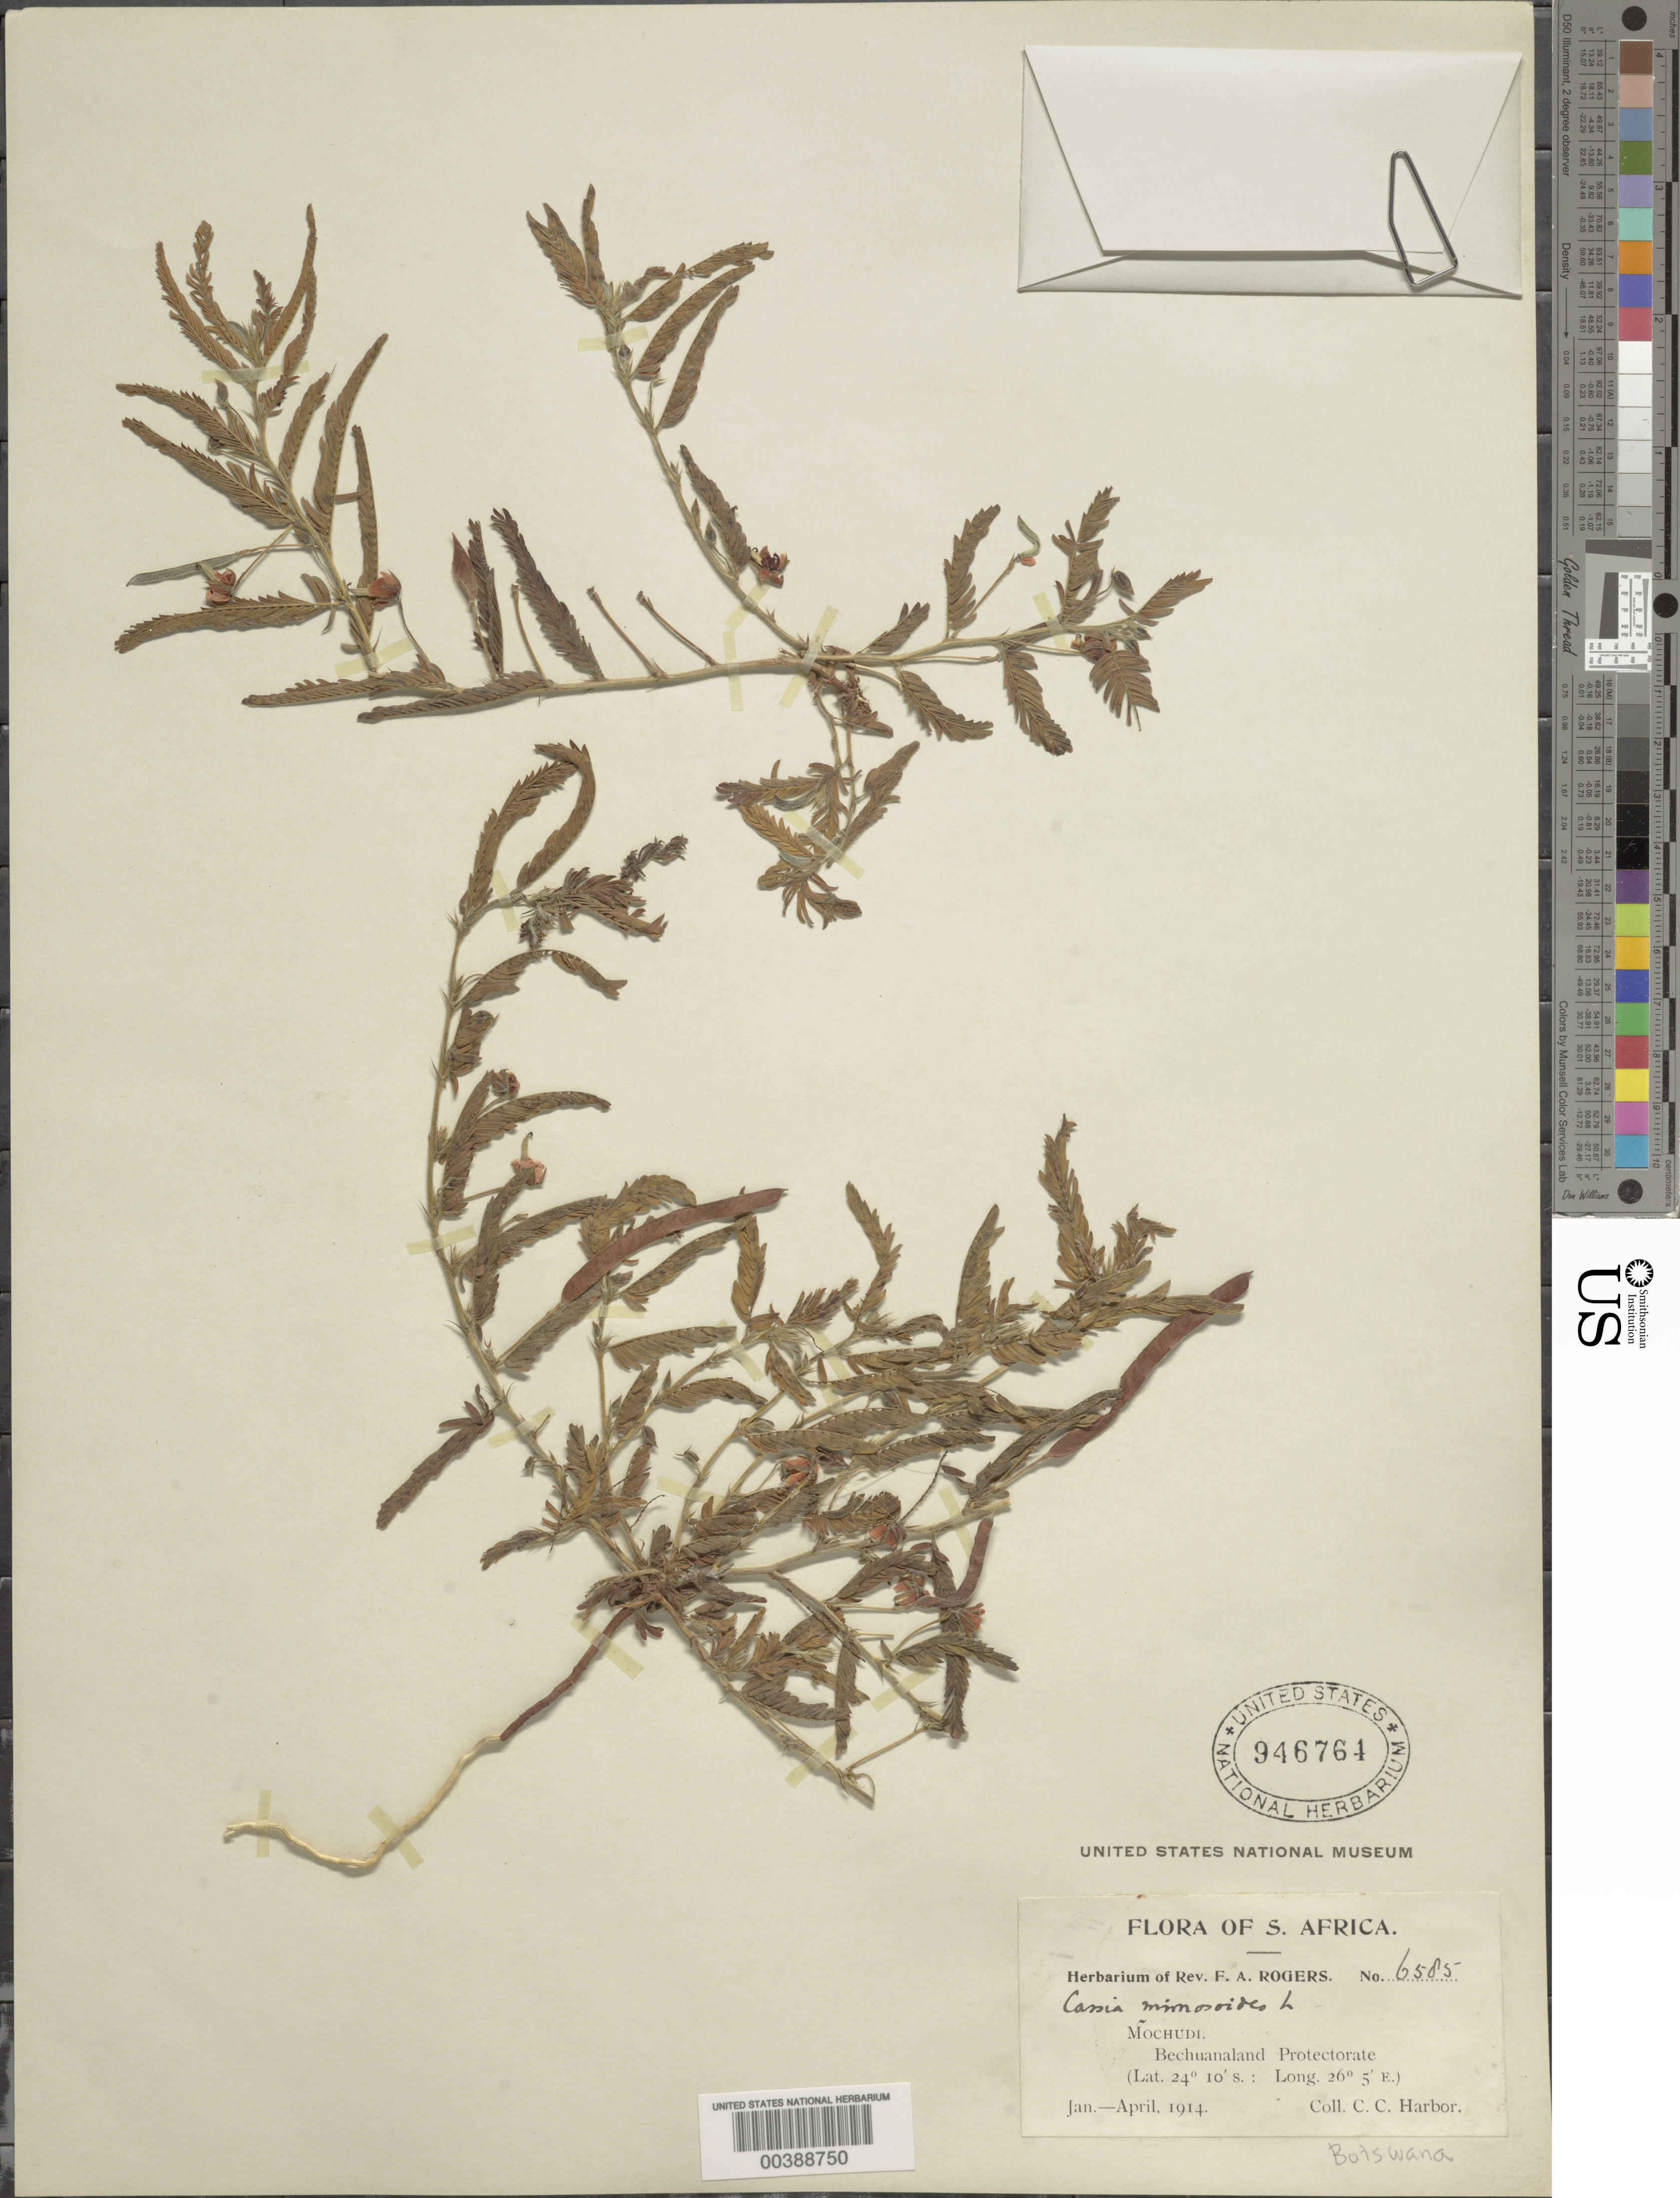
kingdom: Plantae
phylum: Tracheophyta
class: Magnoliopsida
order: Fabales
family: Fabaceae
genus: Chamaecrista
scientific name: Chamaecrista mimosoides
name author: (L.) Greene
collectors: C. Harbor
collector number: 6585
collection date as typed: Jan 1914 to -- Apr 1914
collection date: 1914-01/1914-04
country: Botswana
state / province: Kgatleng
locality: Mochudi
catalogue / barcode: US 946764